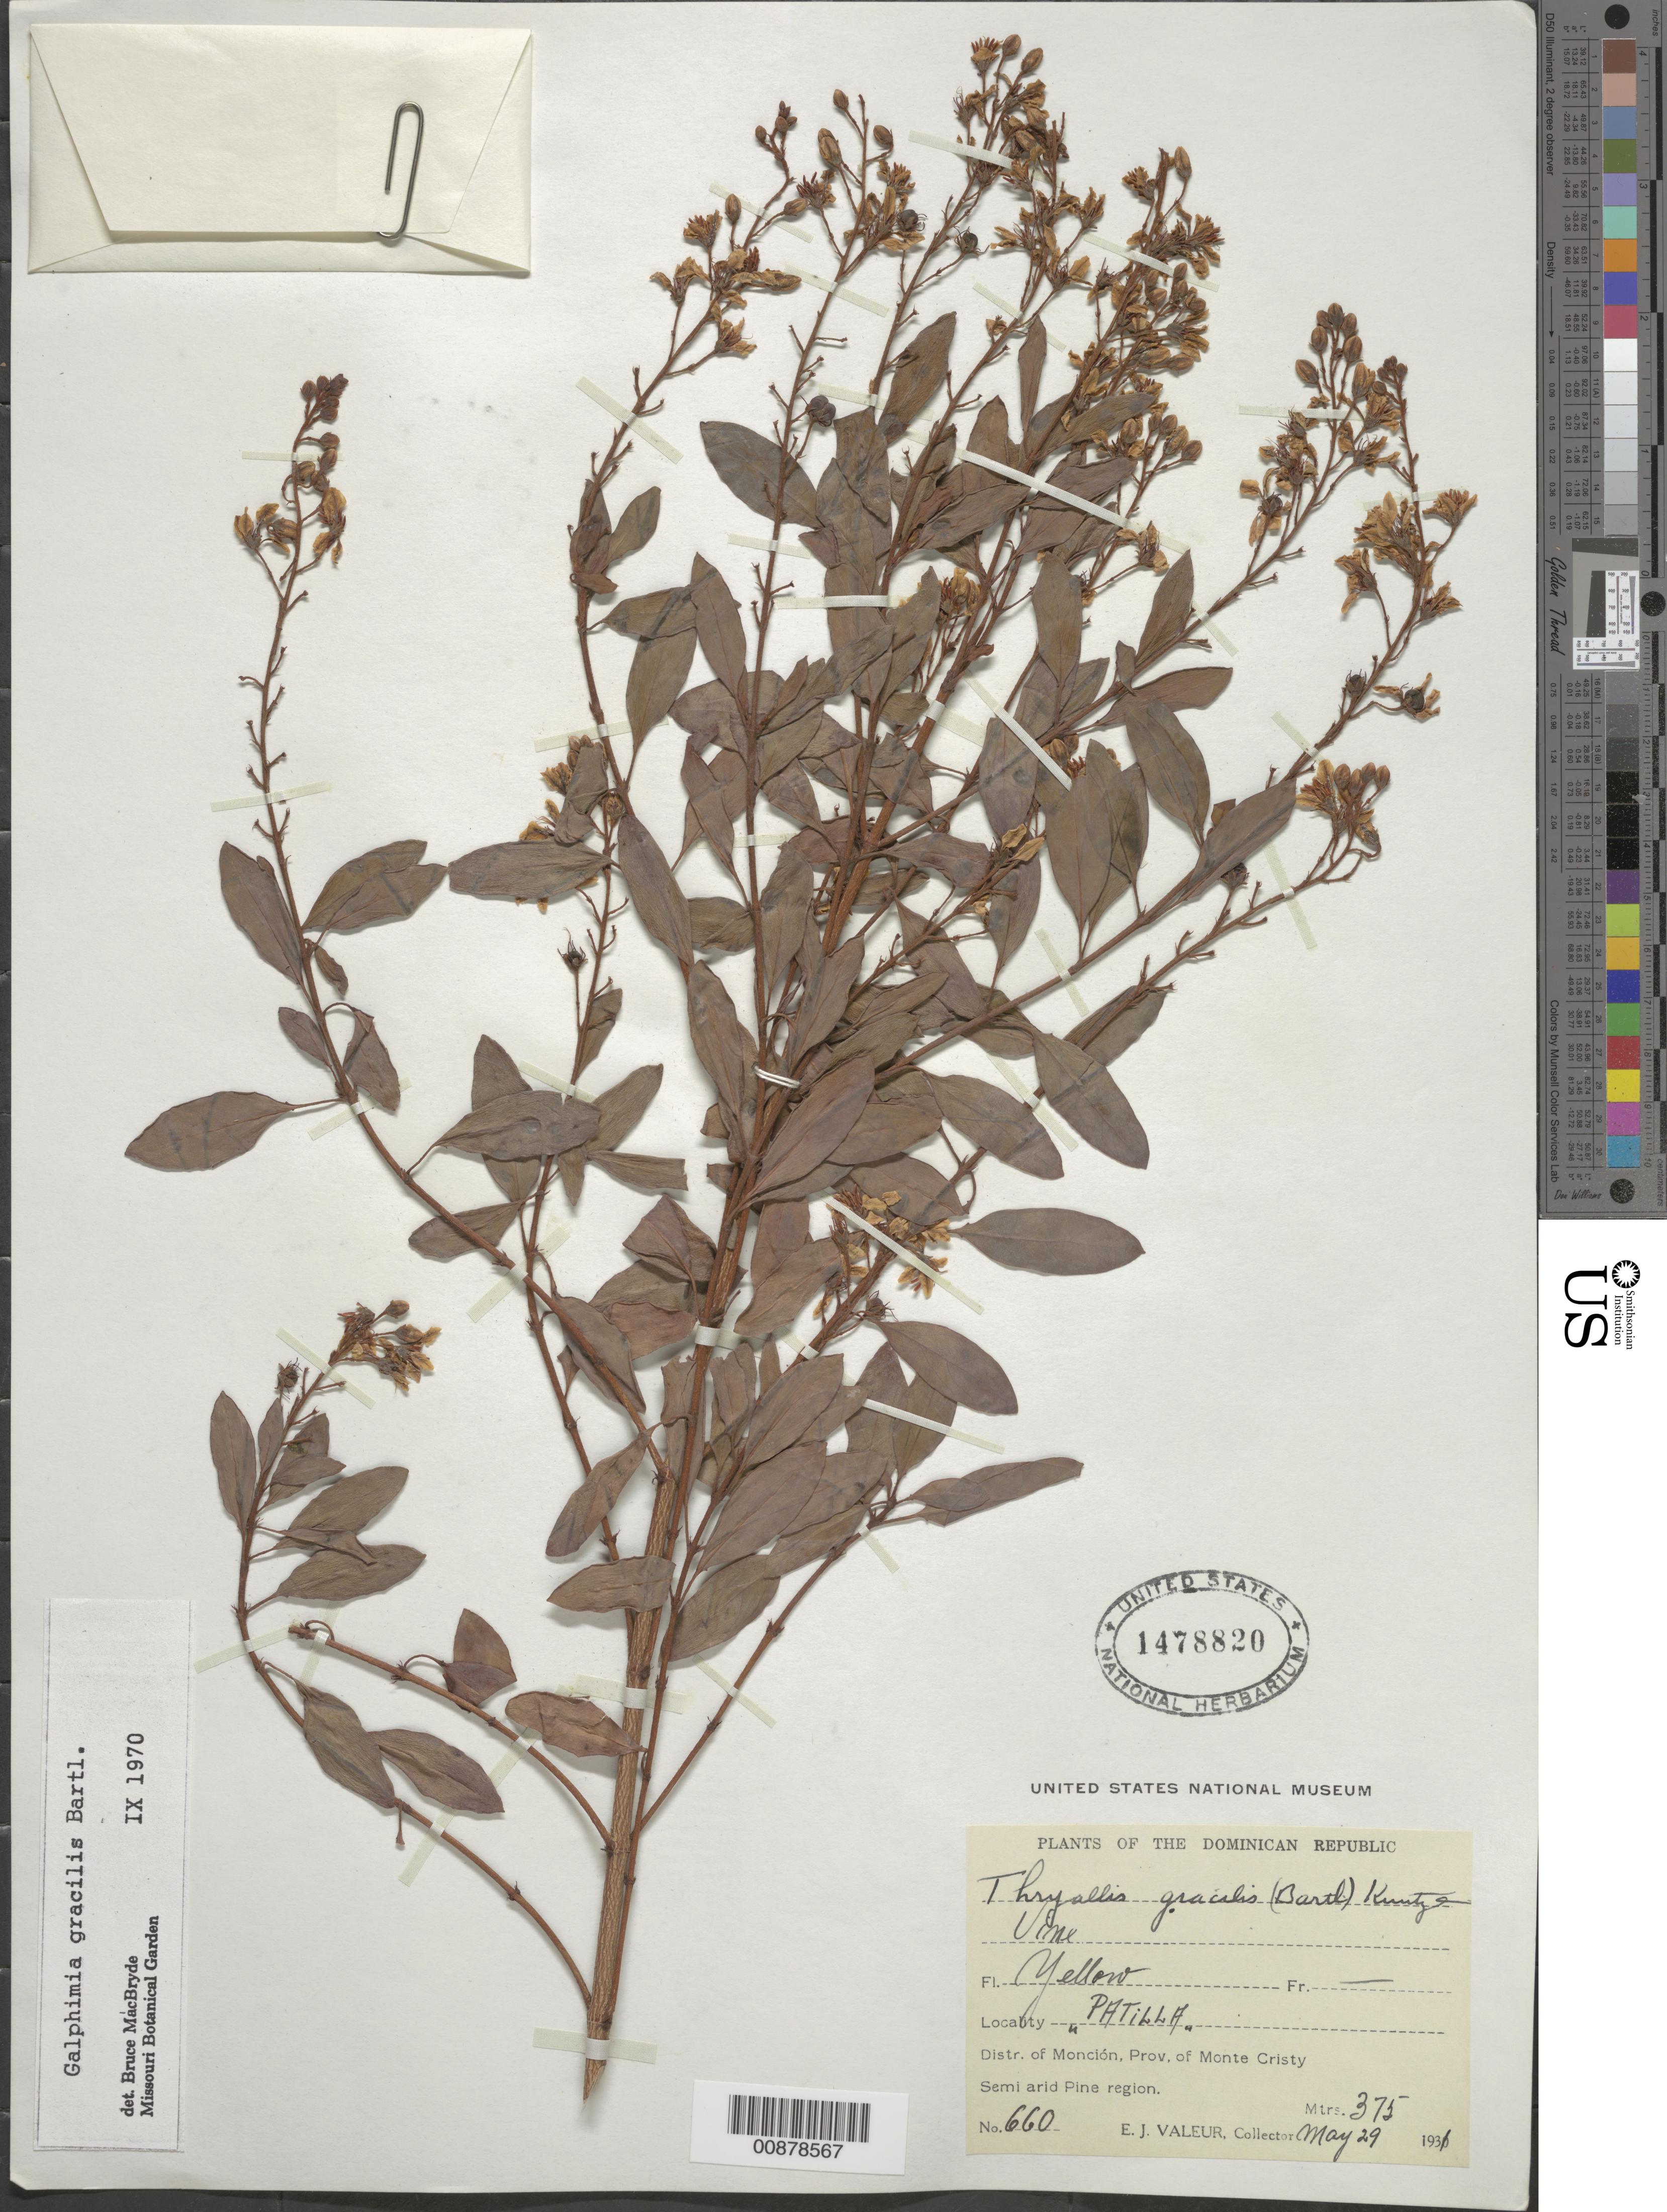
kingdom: Plantae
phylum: Tracheophyta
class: Magnoliopsida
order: Malpighiales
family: Malpighiaceae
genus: Galphimia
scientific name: Galphimia gracilis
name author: Bartl.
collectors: E. Valeur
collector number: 660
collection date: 1931-05-29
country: Dominican Republic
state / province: Monte Cristi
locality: Patilla. Distr. of Monción, Prov of Monte Cristy.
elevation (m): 375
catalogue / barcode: US 1478820